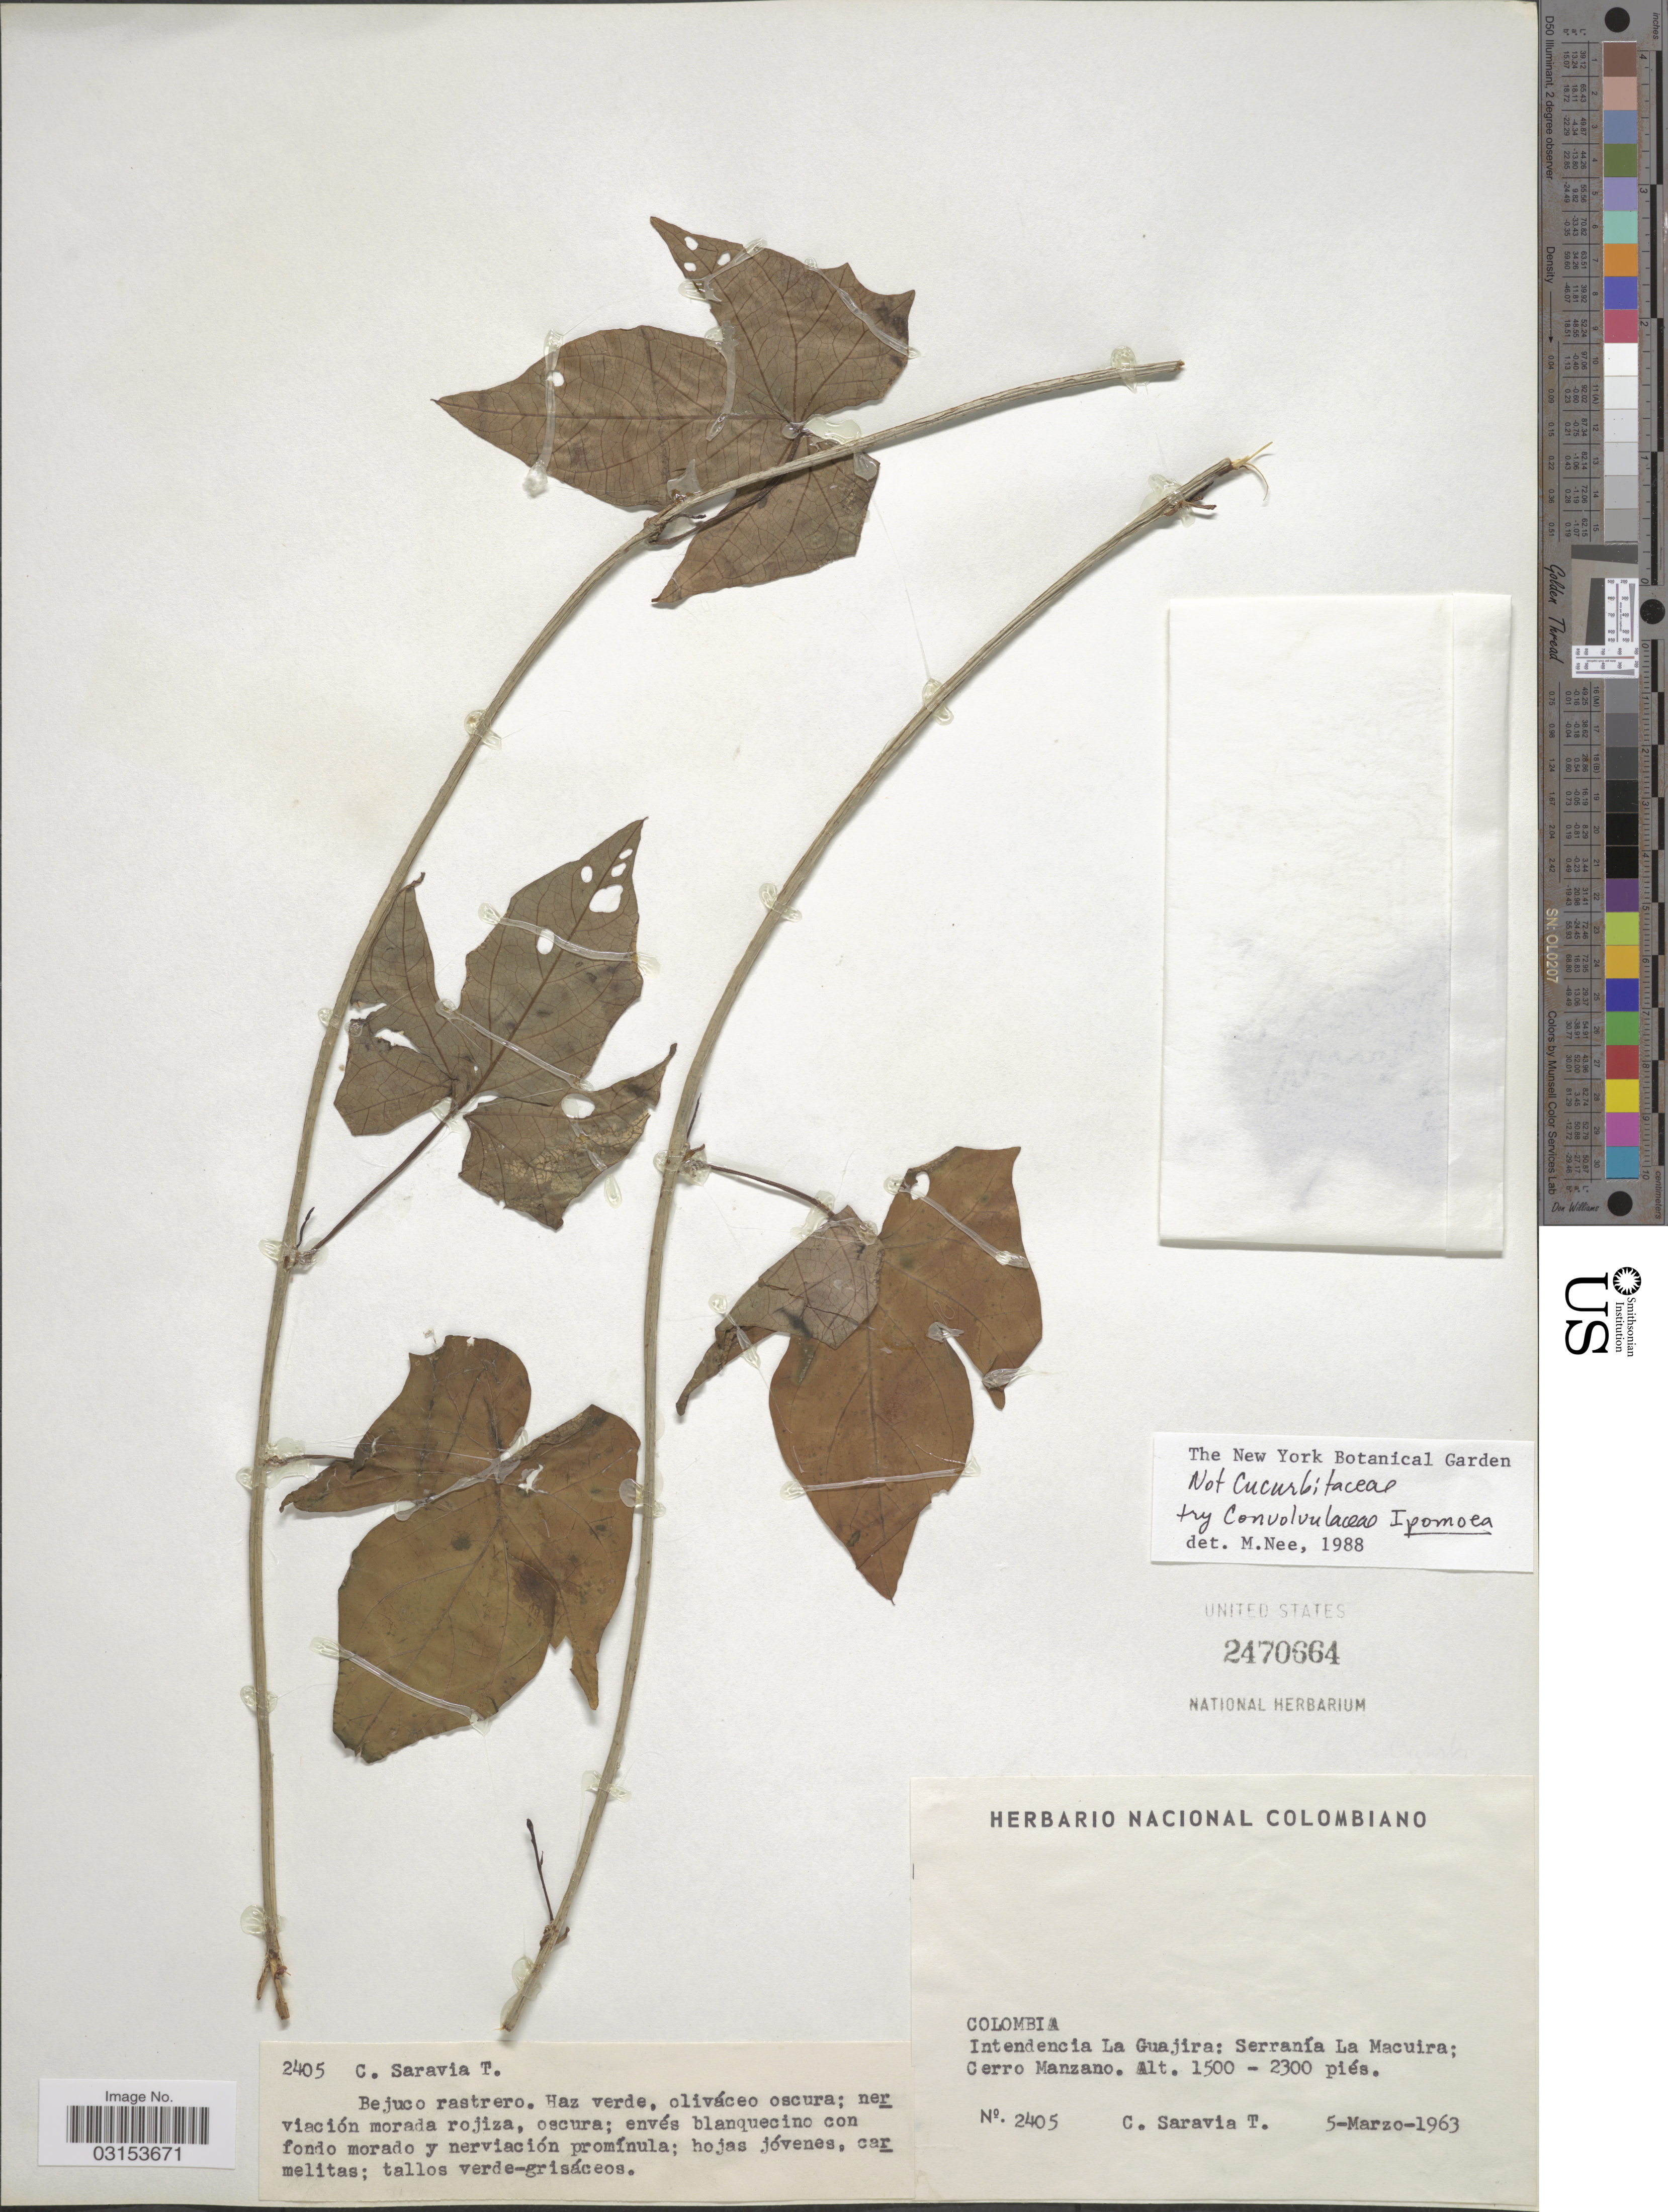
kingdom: Plantae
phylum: Tracheophyta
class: Magnoliopsida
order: Solanales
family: Convolvulaceae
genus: Ipomoea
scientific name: Ipomoea sp.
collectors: C. Saravia T.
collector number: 2405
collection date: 1963-03-05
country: Colombia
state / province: La Guajira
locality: Intendencia La Guajira: Serranía La Macuira; Cerro Manzano.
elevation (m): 457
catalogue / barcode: US 2470664